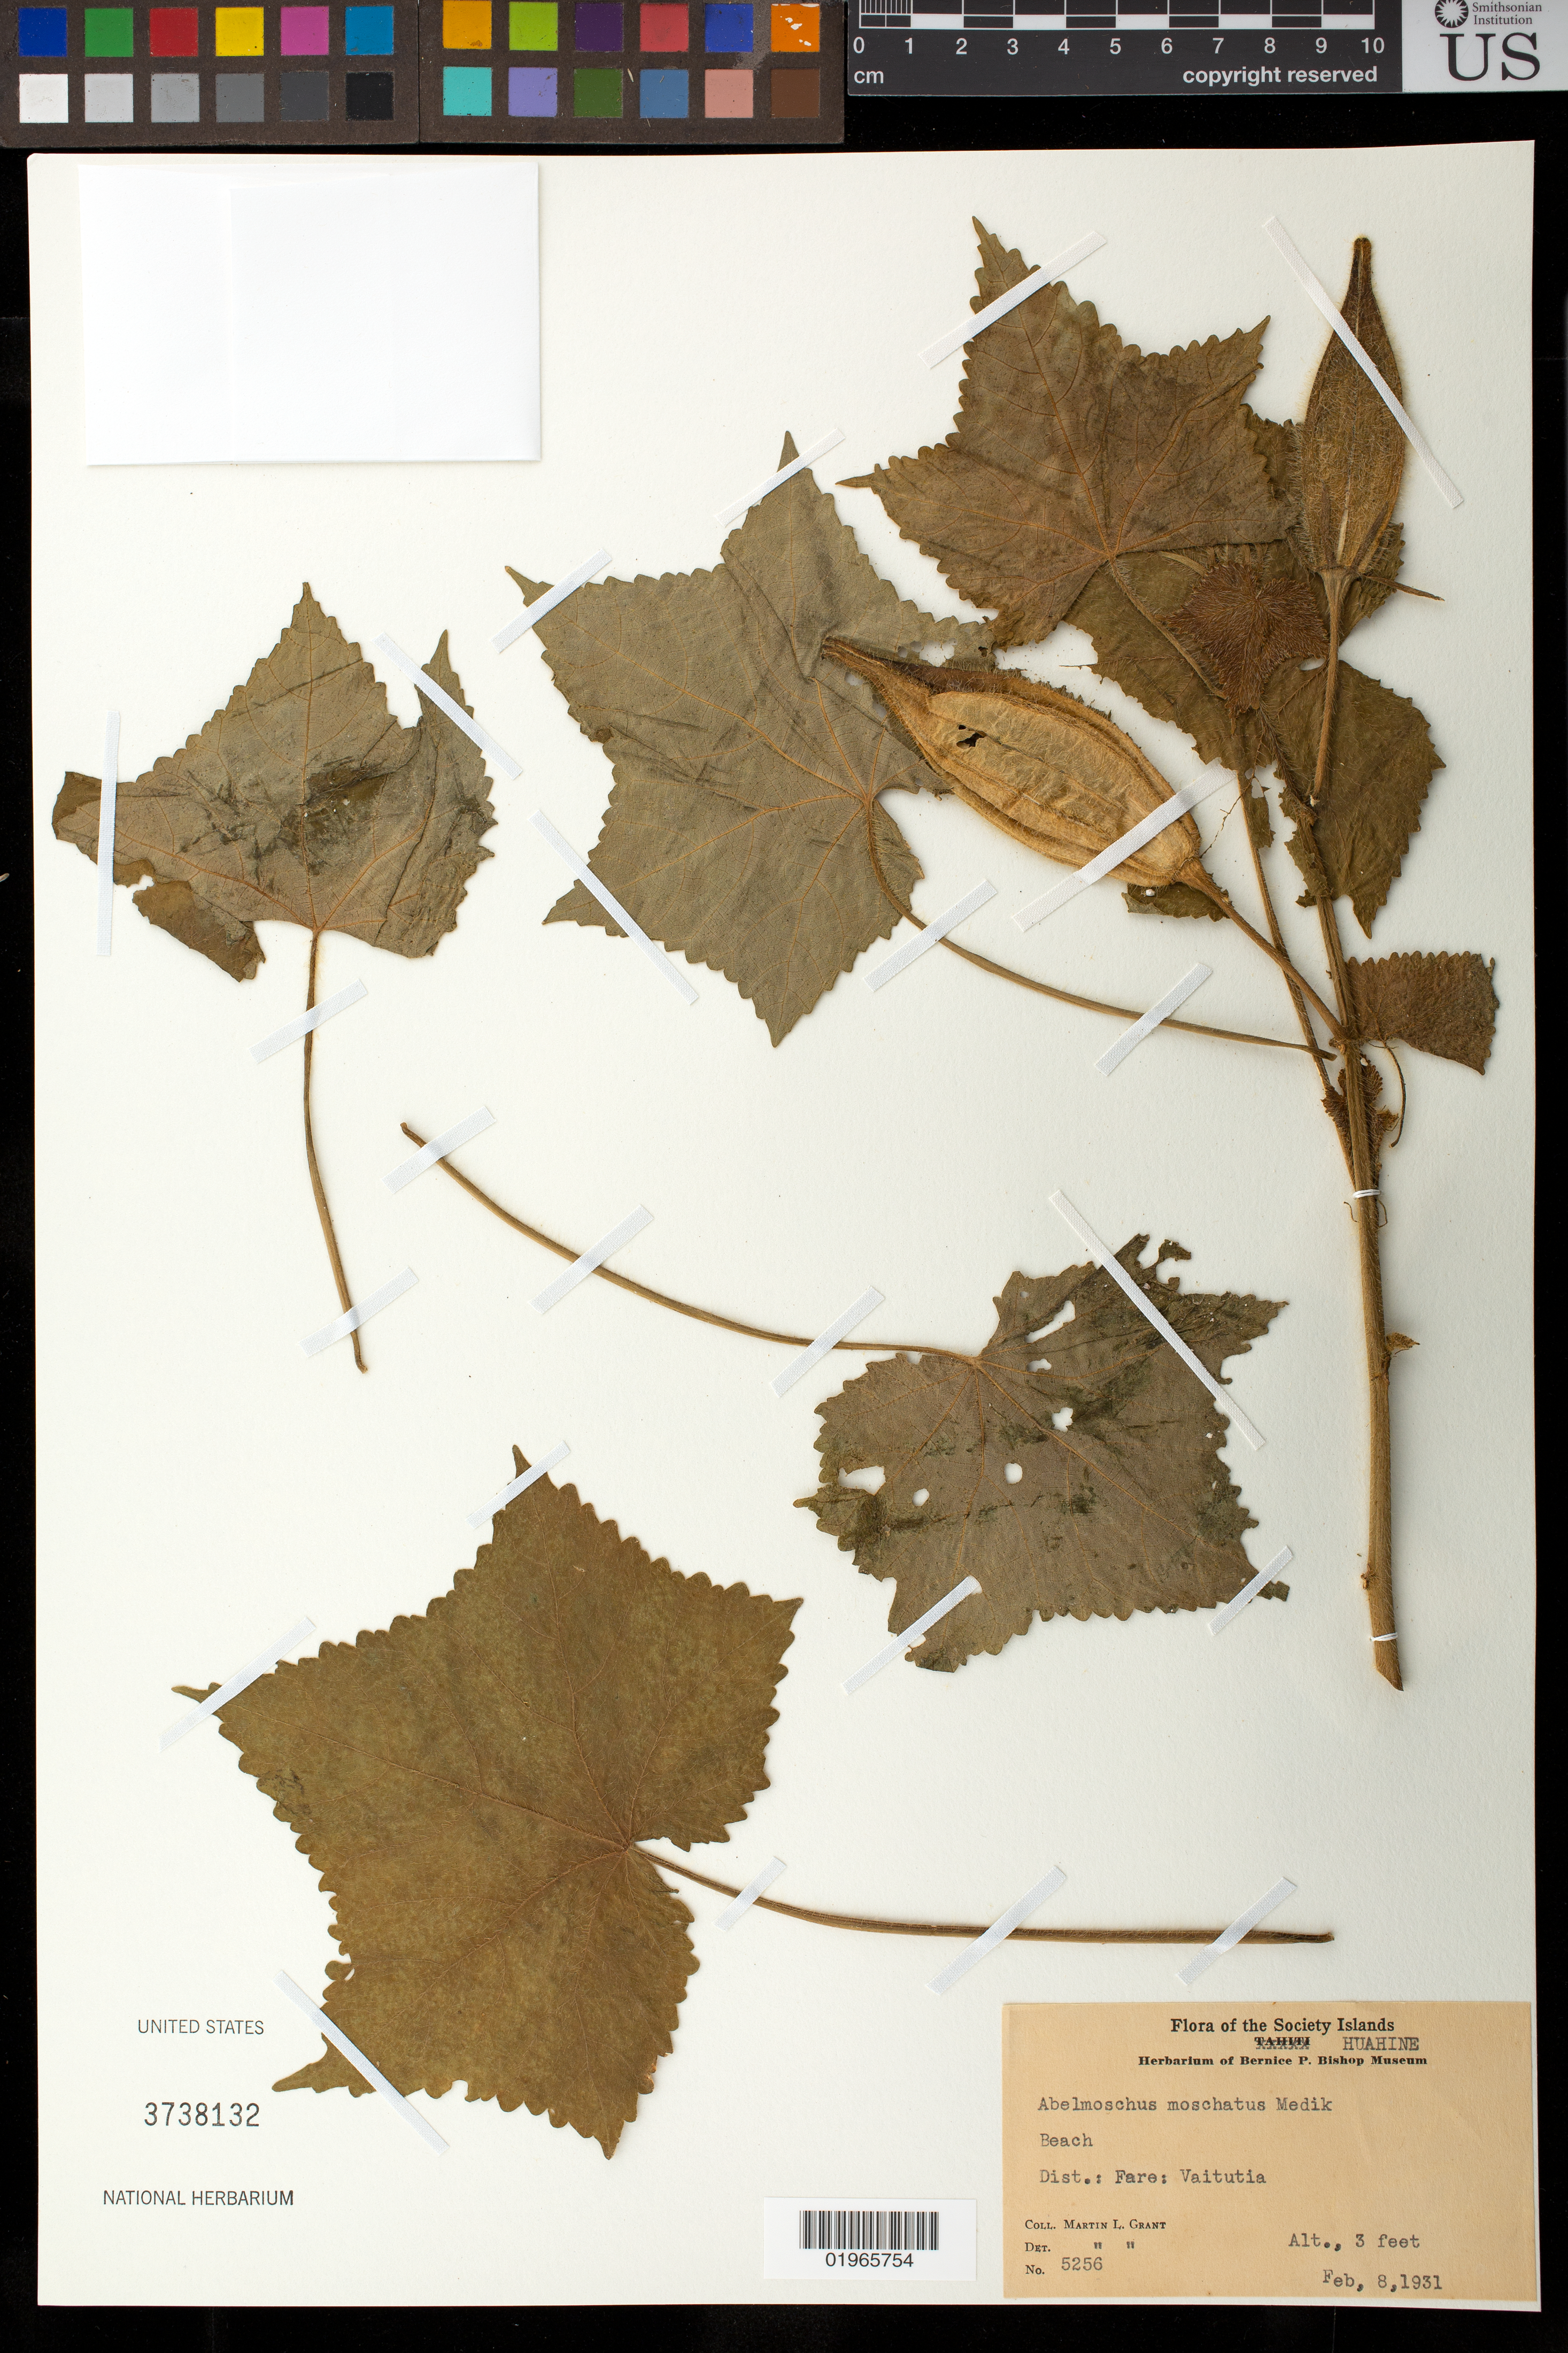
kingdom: Plantae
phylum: Tracheophyta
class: Magnoliopsida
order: Malvales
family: Malvaceae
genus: Abelmoschus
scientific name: Abelmoschus moschatus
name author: Medik.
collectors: M. L. Grant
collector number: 5256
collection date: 1931-02-08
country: French Polynesia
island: Huahine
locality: Dist: Fare, Vaitutia.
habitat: Beach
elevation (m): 1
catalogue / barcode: US 3738132